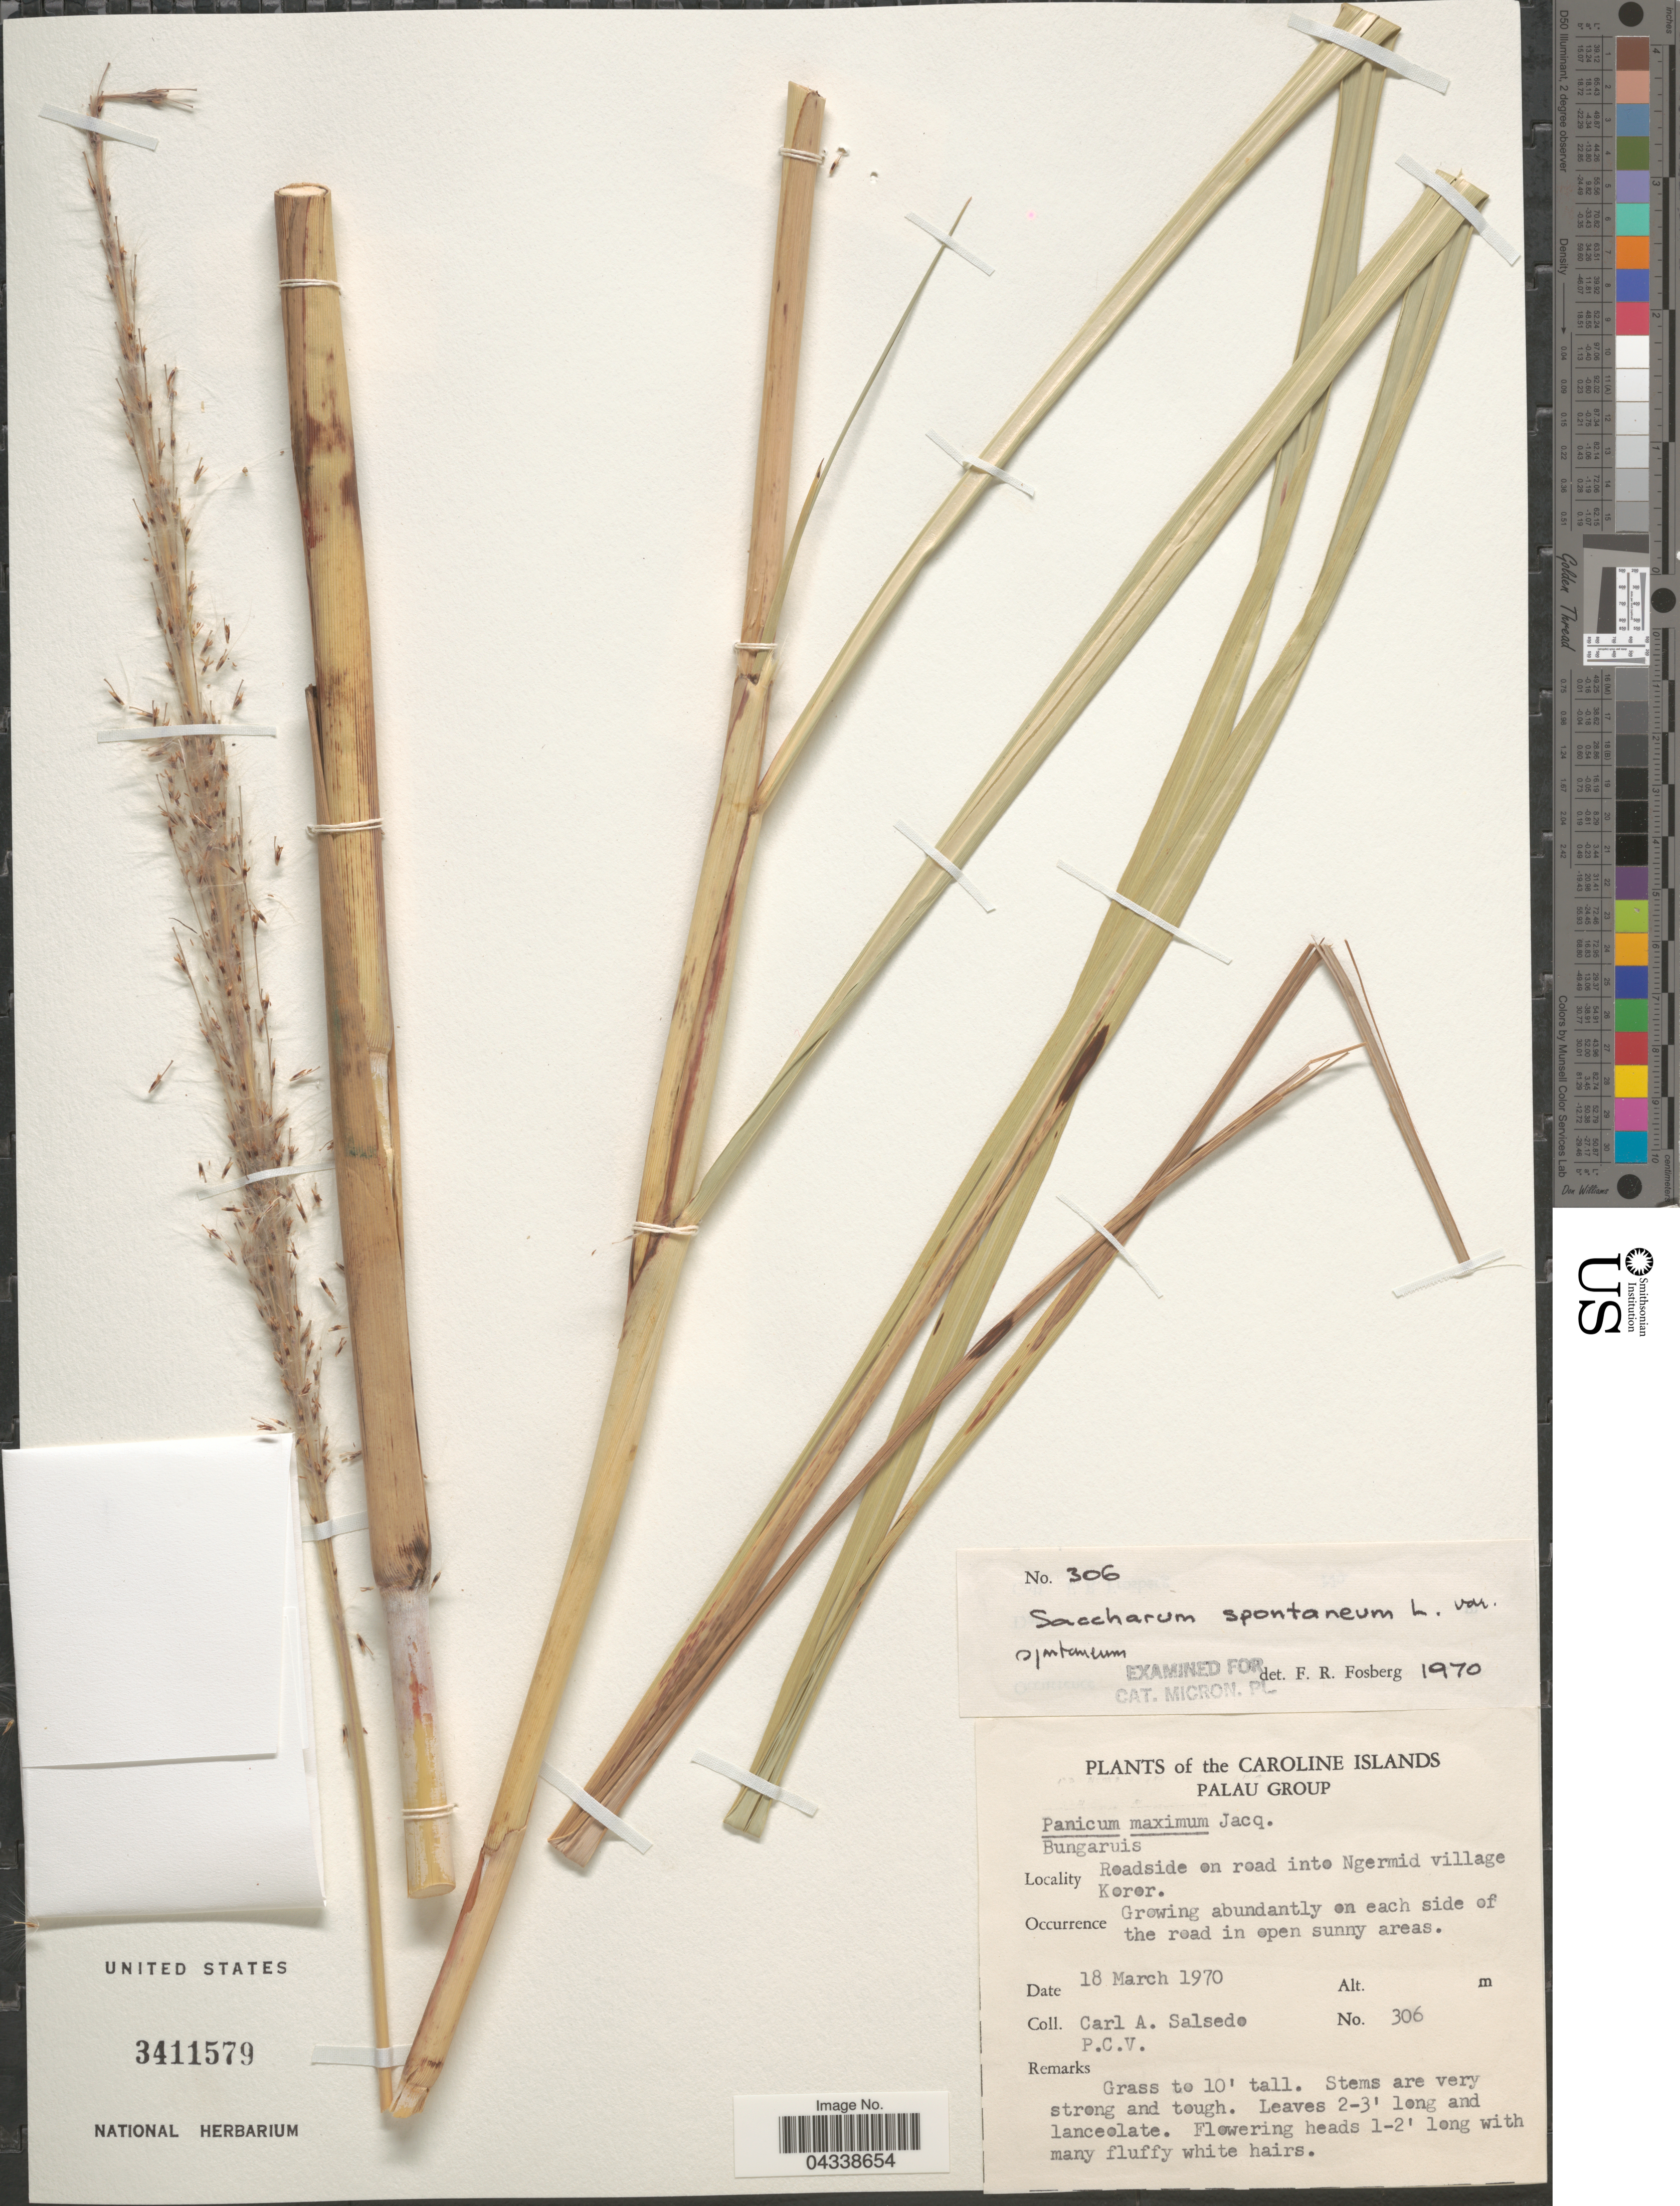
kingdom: Plantae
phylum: Tracheophyta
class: Liliopsida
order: Poales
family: Poaceae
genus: Saccharum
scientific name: Saccharum spontaneum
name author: L.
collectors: C.A. Salsedo & P. C. V.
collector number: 306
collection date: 1970-03-18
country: Palau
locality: The Caroline Islands. Palau Group. Roadside on road into Ngermid village Koror.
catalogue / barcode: US 3411579